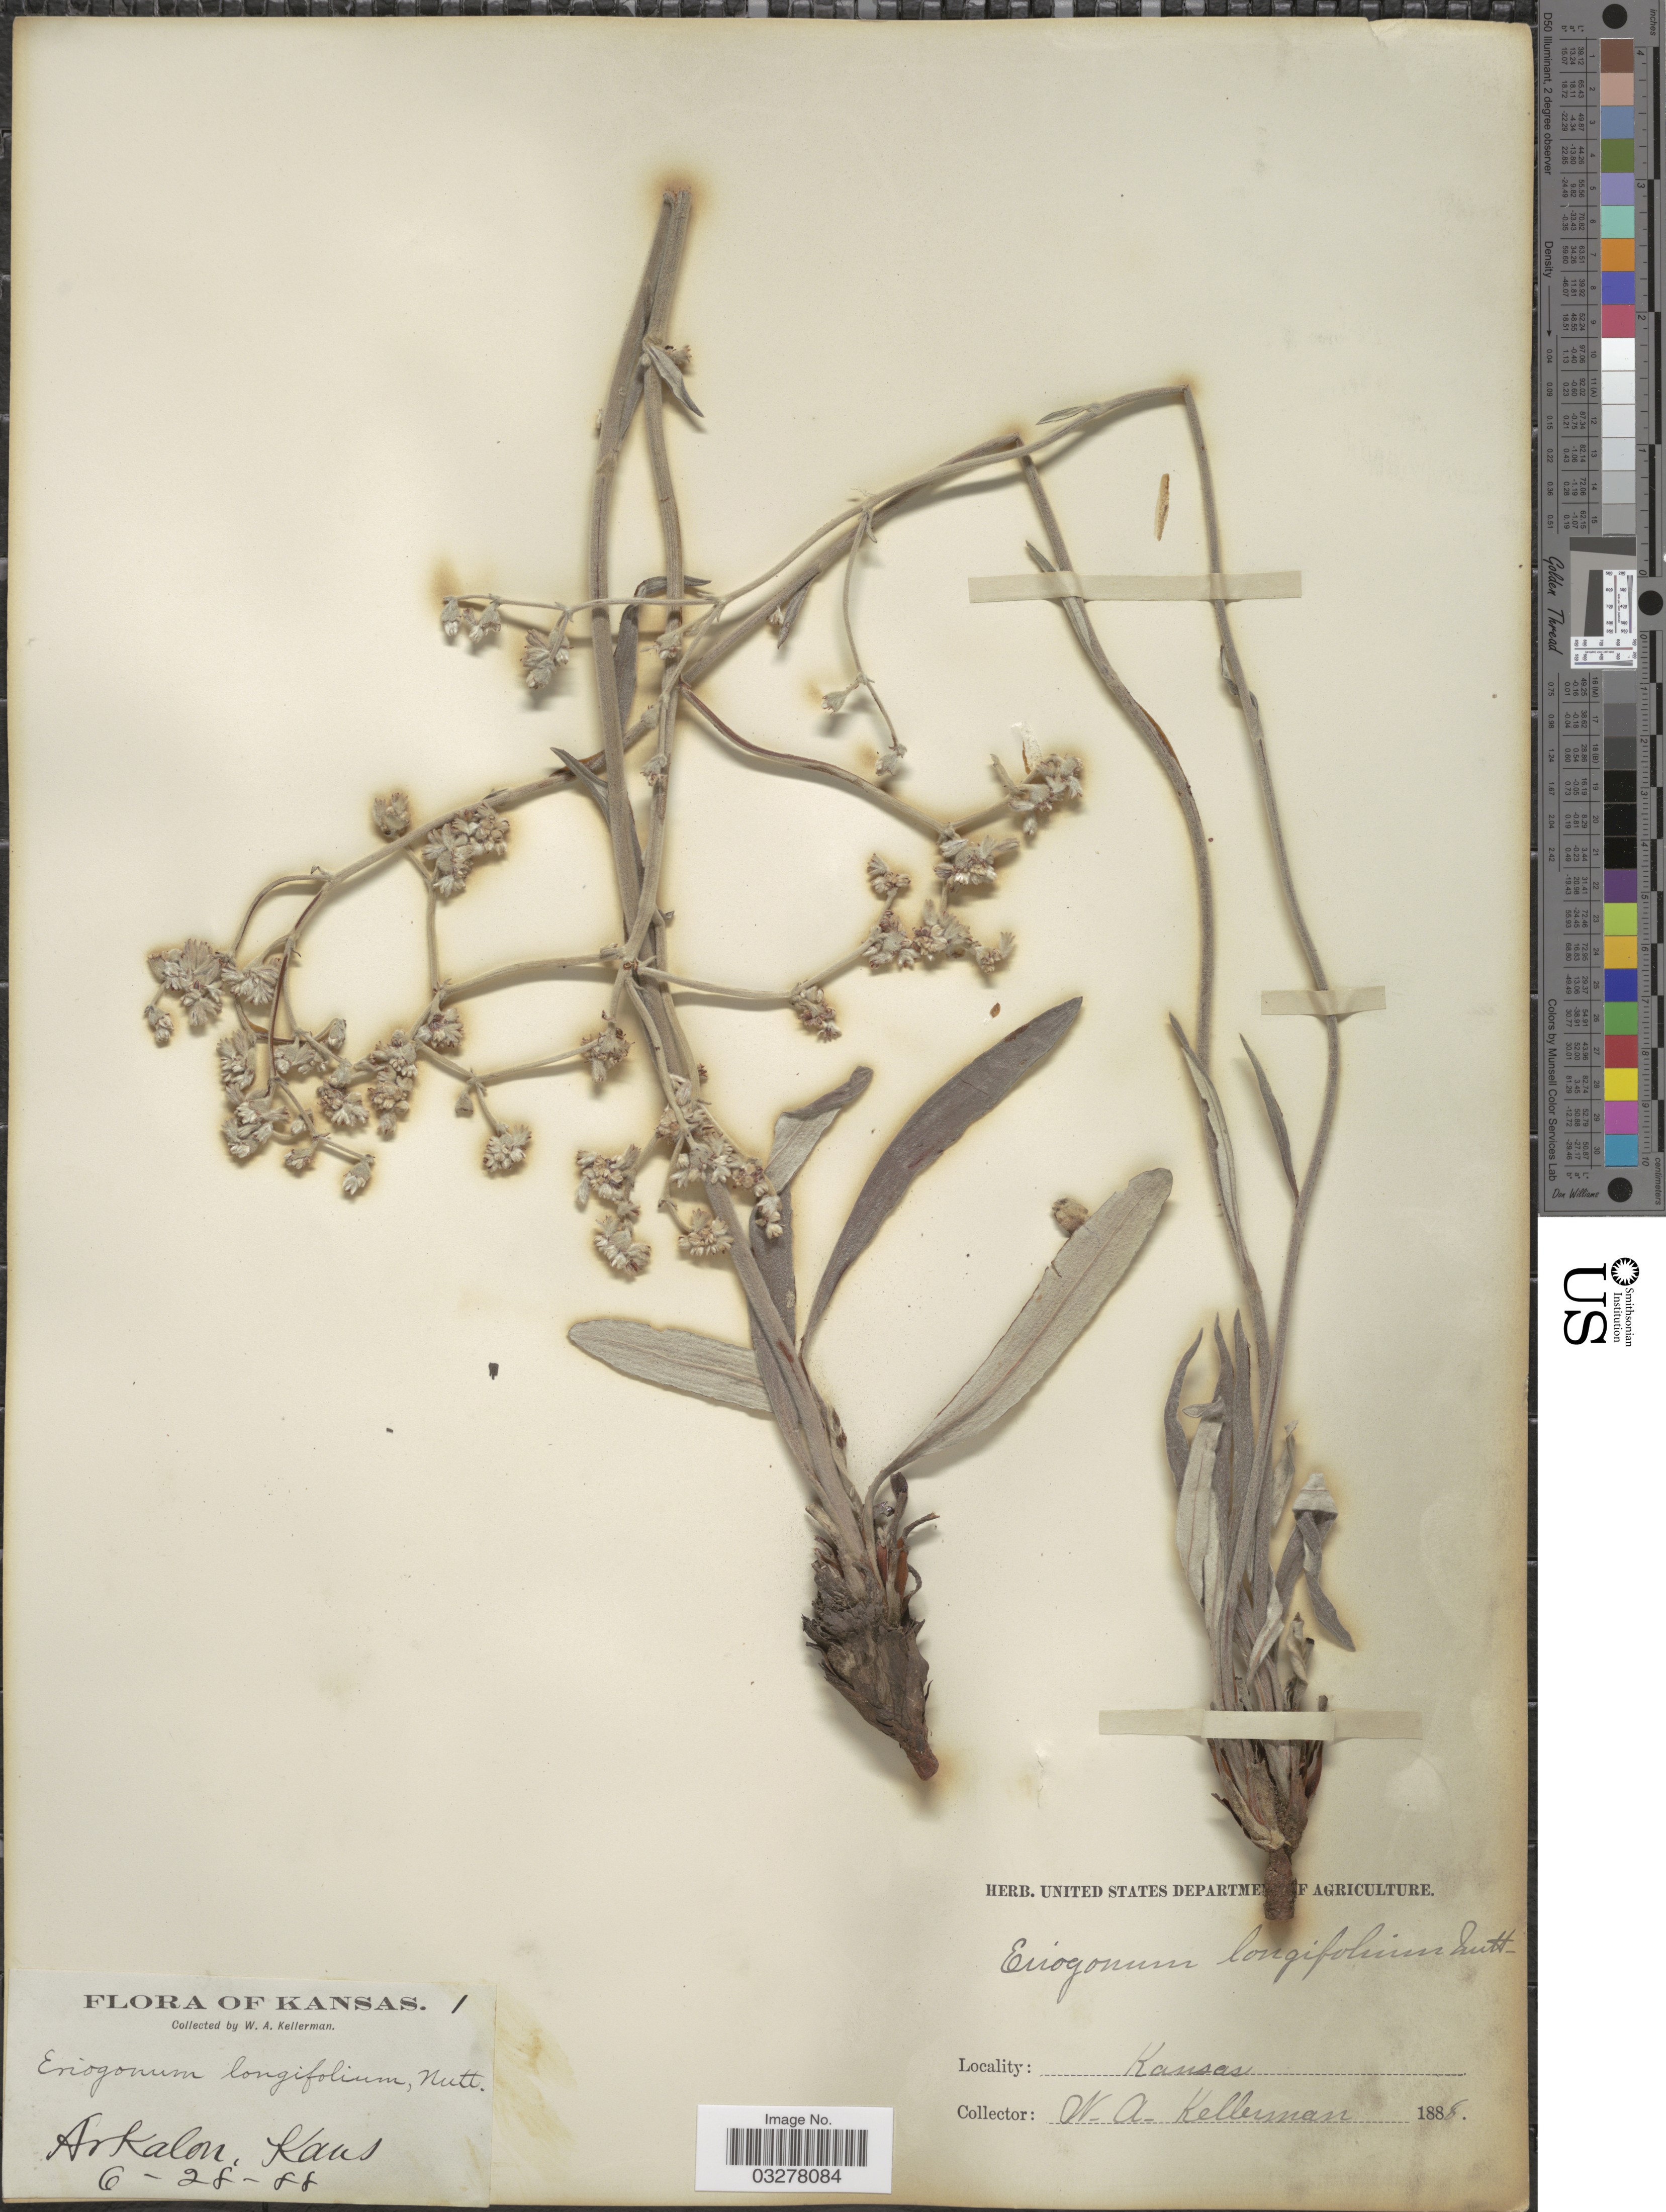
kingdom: Plantae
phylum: Tracheophyta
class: Magnoliopsida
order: Caryophyllales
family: Polygonaceae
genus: Eriogonum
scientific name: Eriogonum longifolium var. lindheimeri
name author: Gand.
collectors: W. Kellerman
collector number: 1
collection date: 1888-06-28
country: United States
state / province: Kansas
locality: Arkalon.